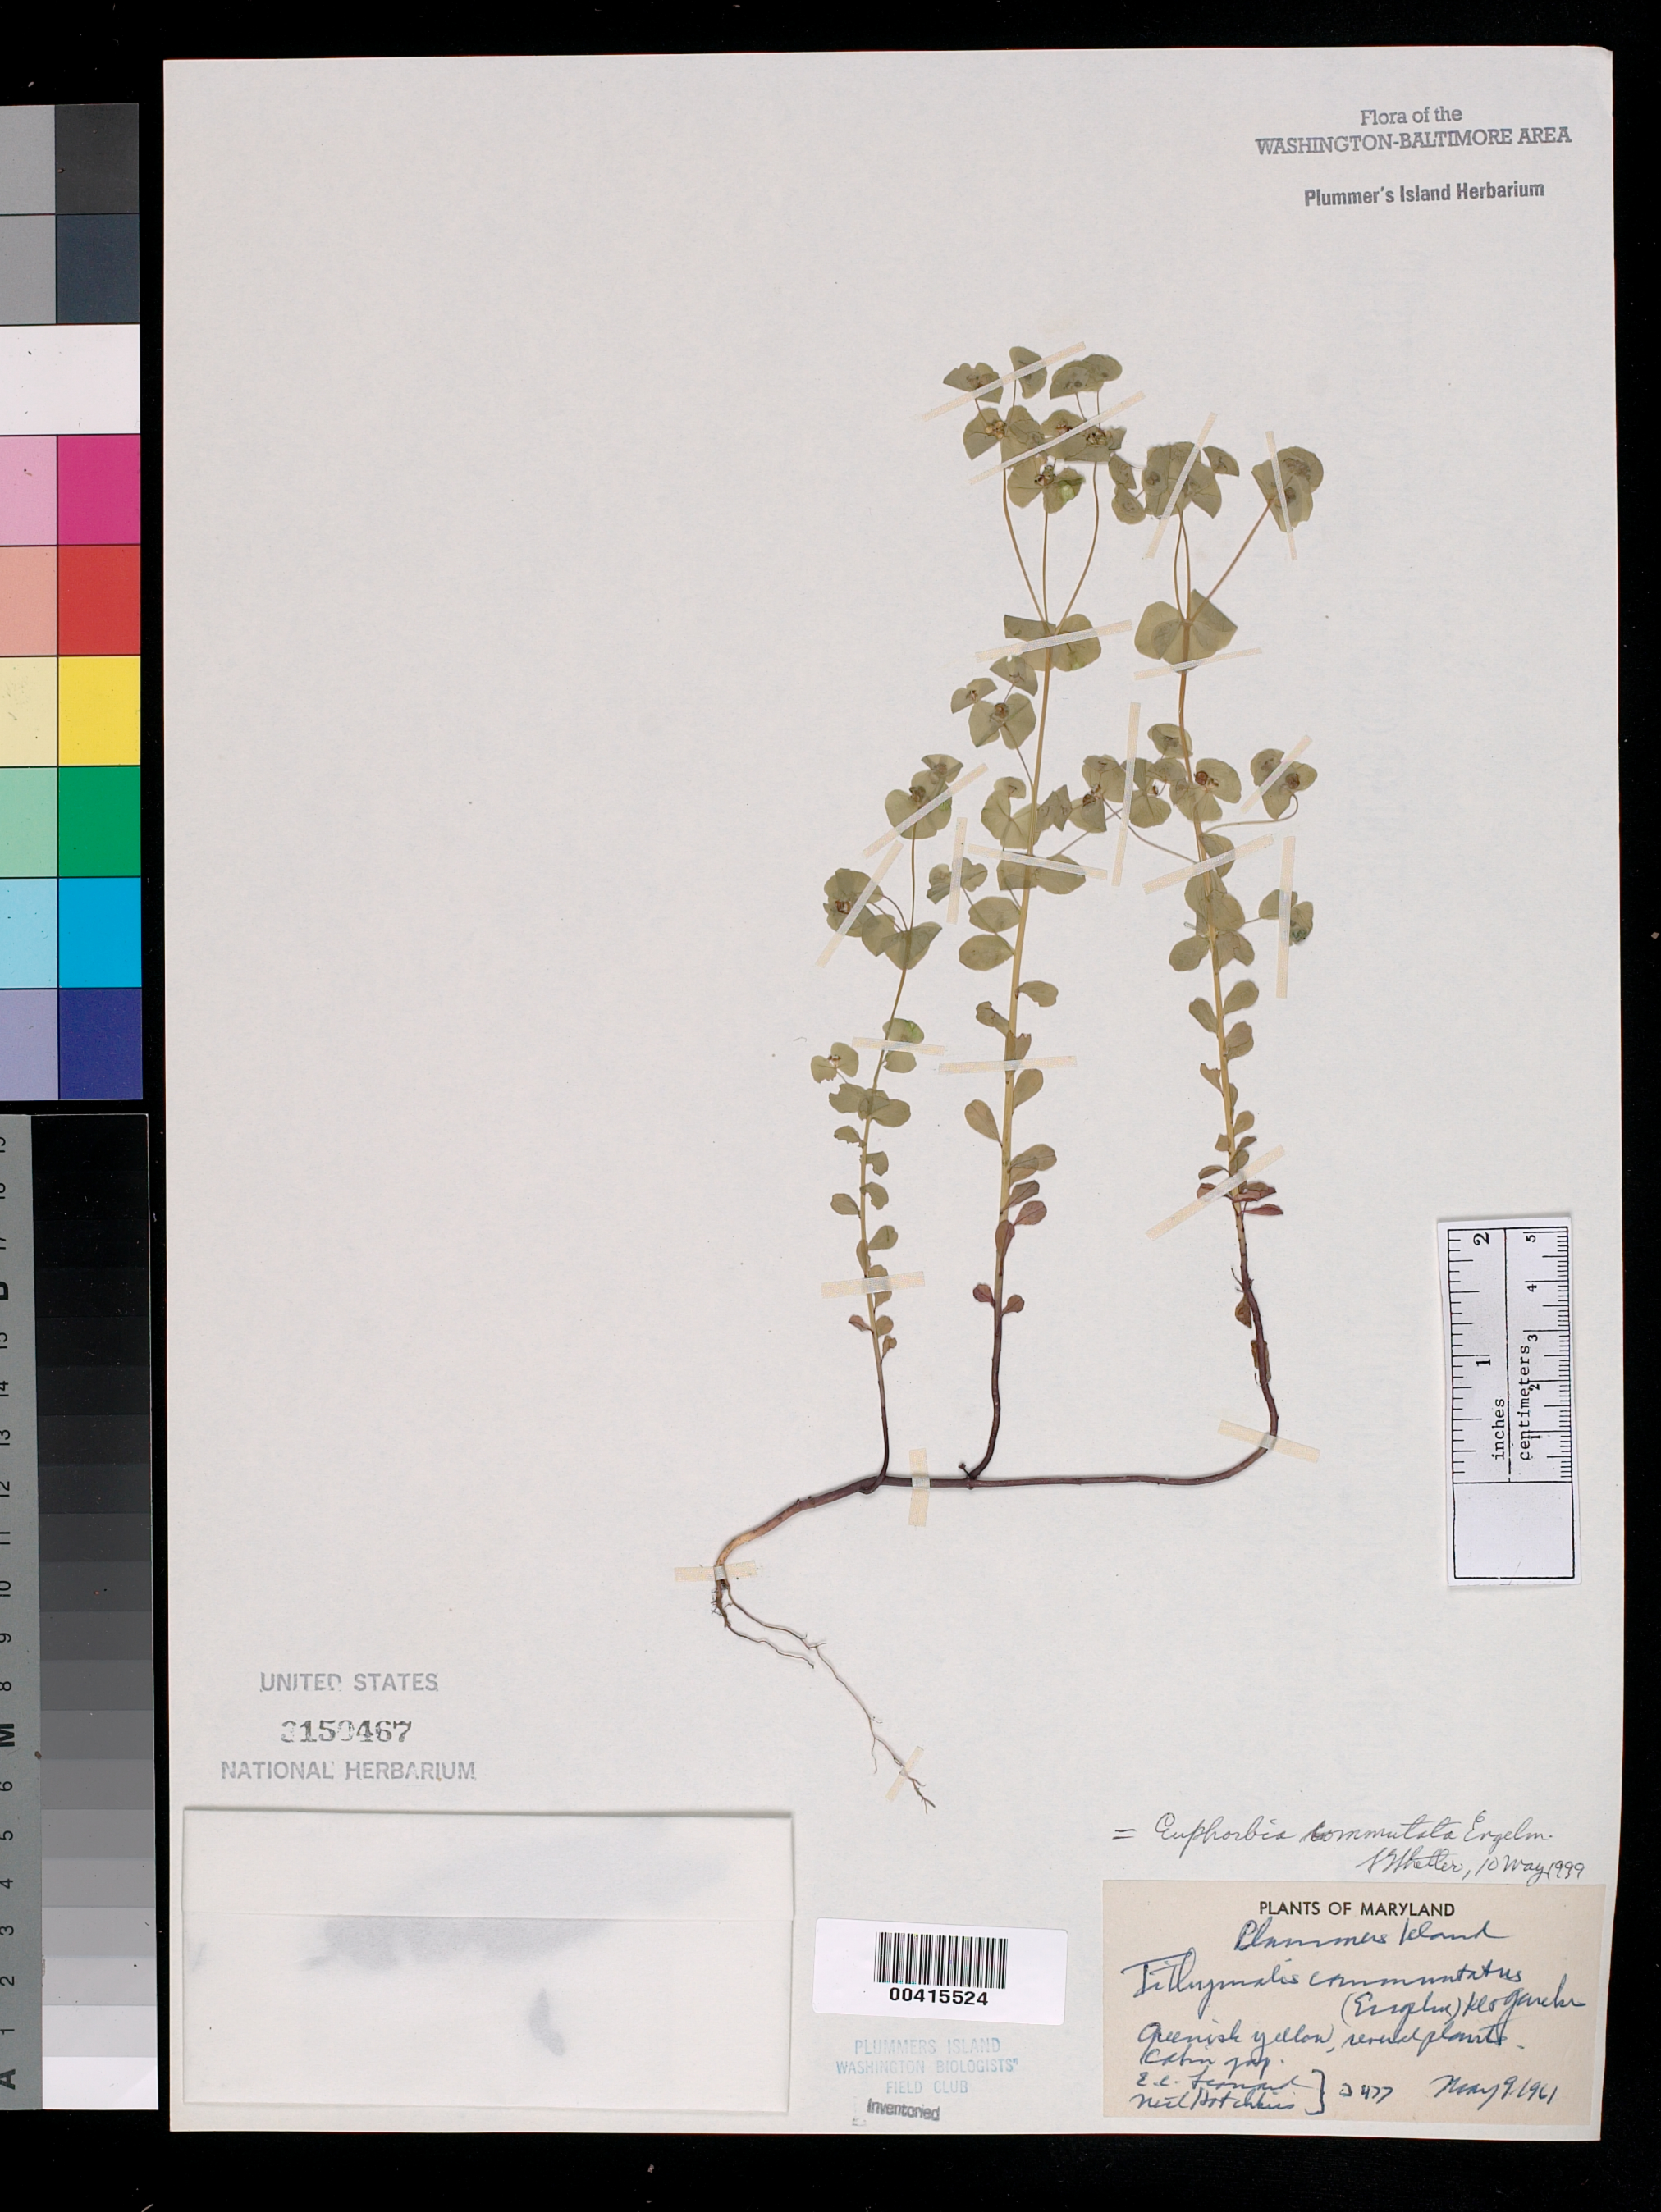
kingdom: Plantae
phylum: Tracheophyta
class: Magnoliopsida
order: Malpighiales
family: Euphorbiaceae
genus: Euphorbia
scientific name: Euphorbia commutata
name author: Engelm. ex A. Gray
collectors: E. C. Leonard & N. Hotchkiss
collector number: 3477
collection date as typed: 09 May 1961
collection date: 1961-05-09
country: United States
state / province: Maryland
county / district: Montgomery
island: Plummers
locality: Plummer's Island C. & O. Canal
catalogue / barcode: US 3150467